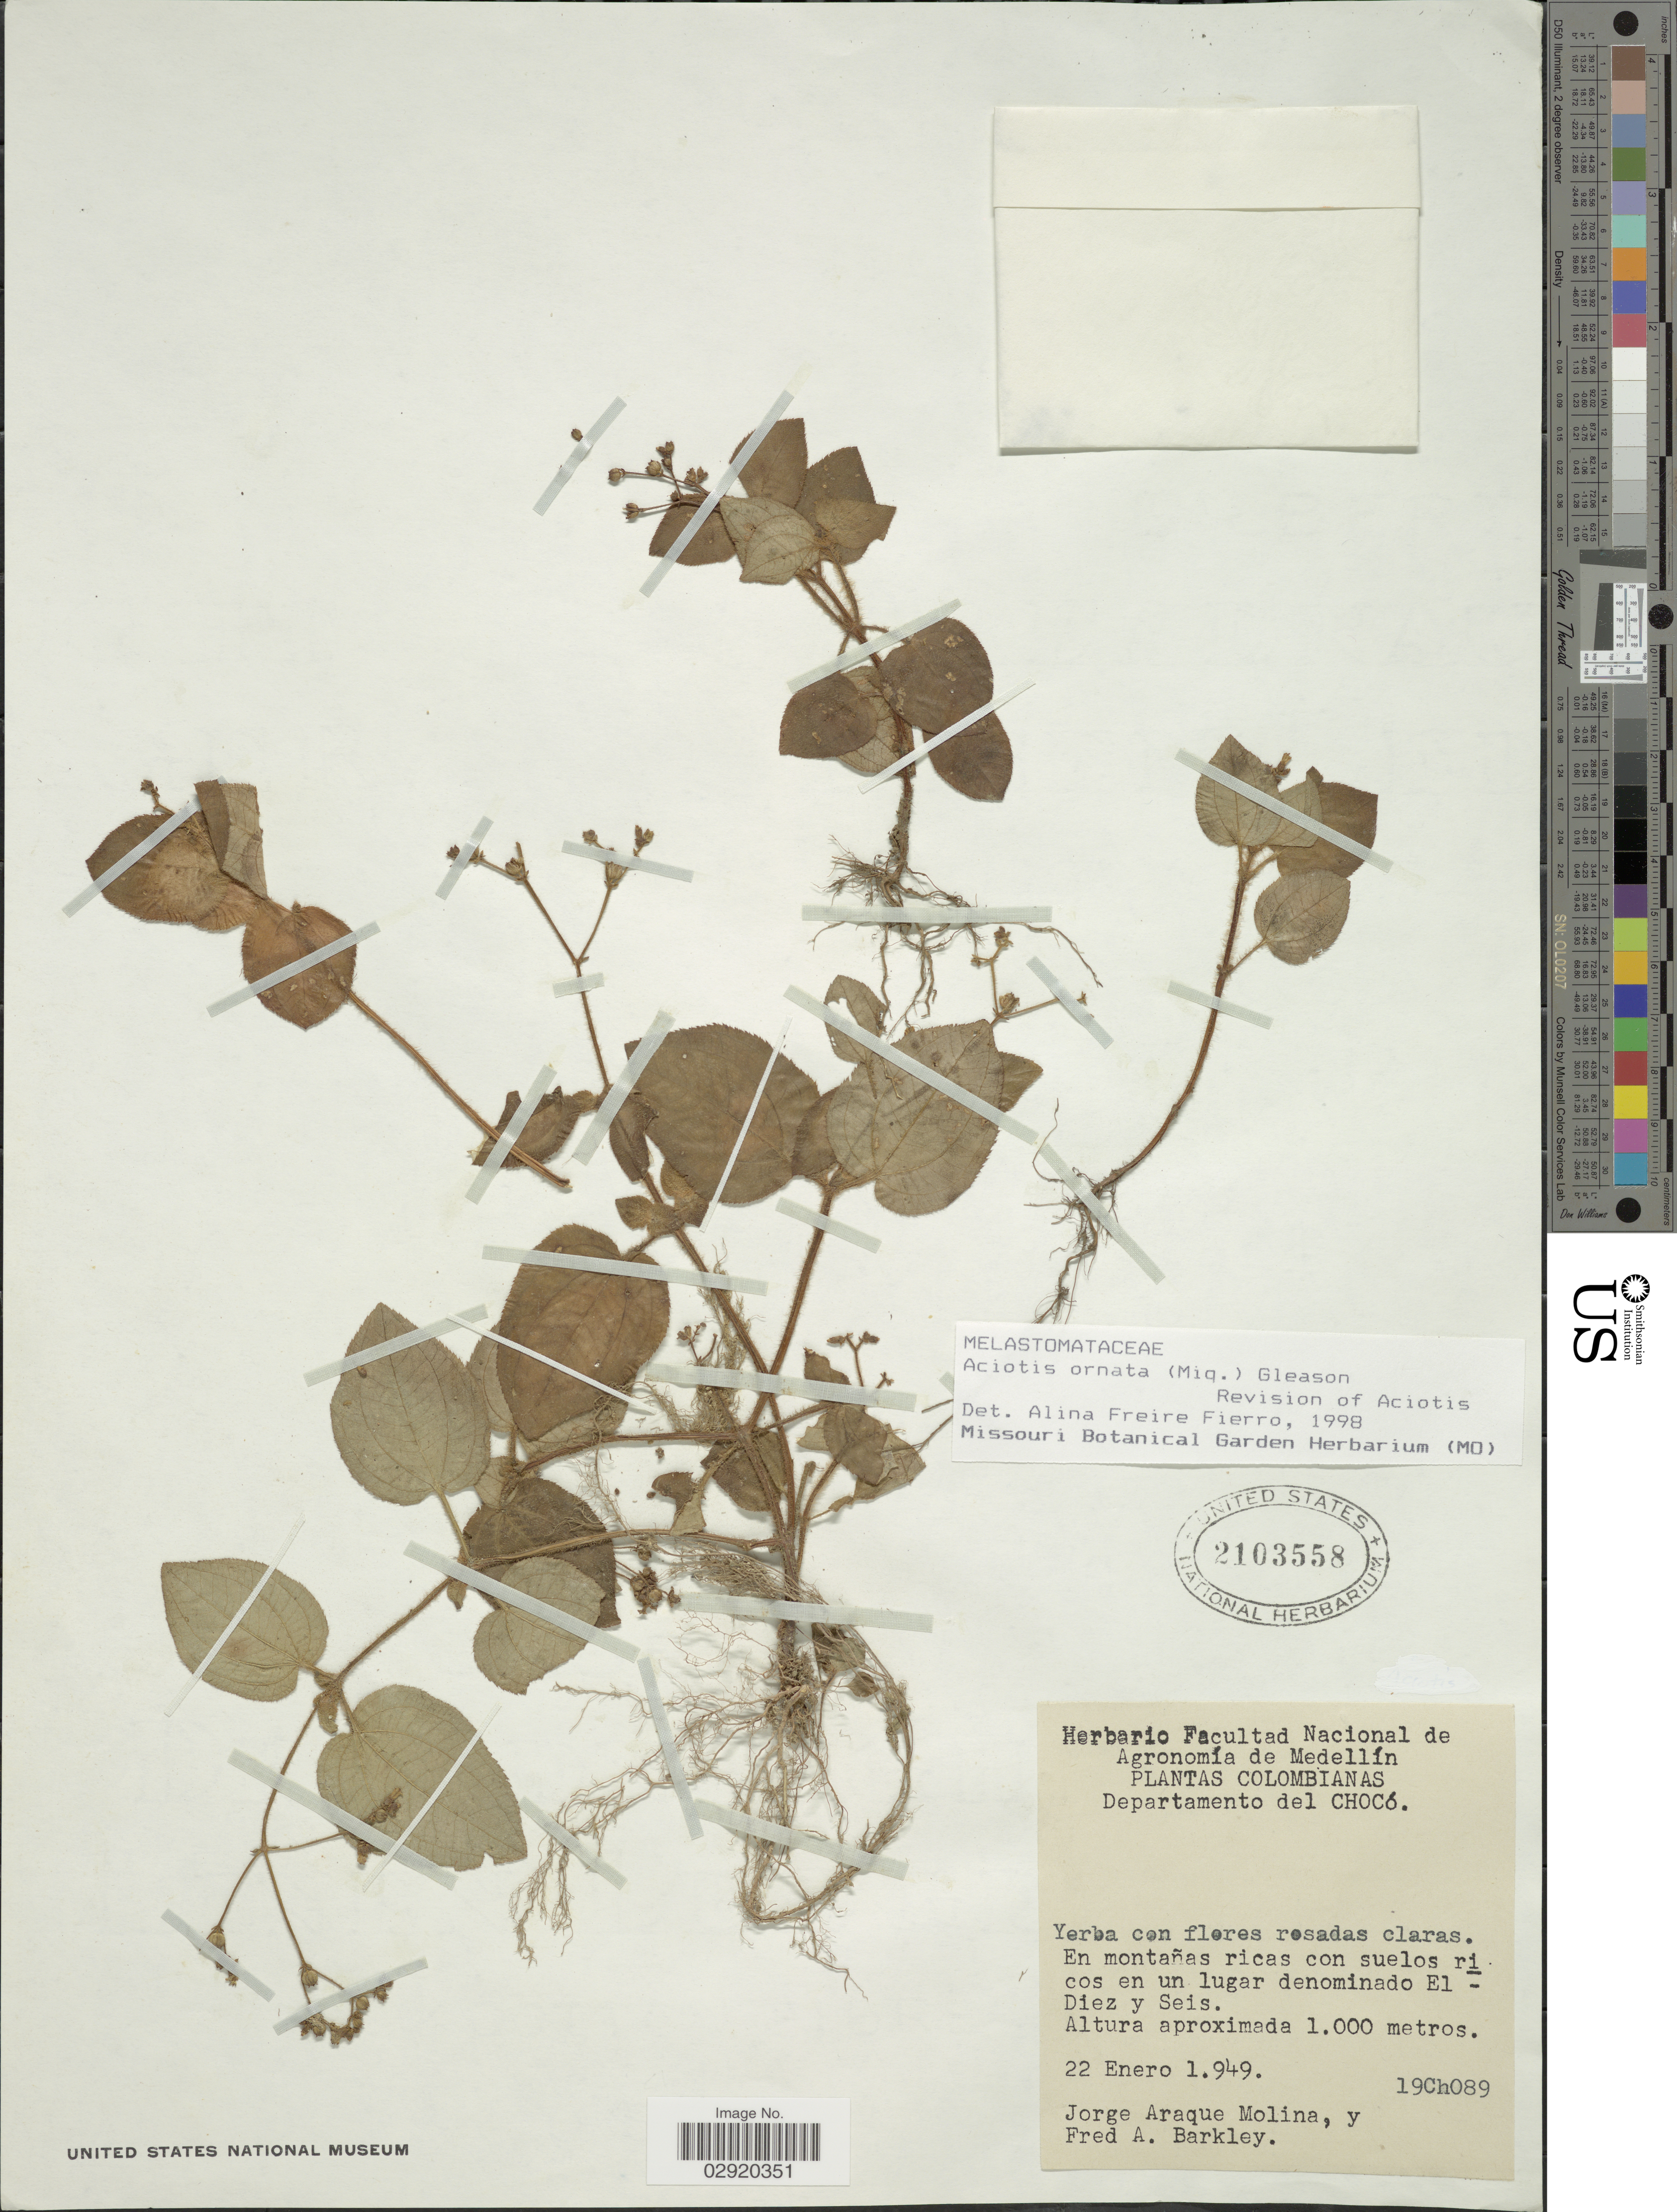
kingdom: Plantae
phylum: Tracheophyta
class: Magnoliopsida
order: Myrtales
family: Melastomataceae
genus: Aciotis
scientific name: Aciotis ornata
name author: (Miq.) Gleason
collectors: J. Araque Molina & F. A. Barkley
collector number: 19Ch089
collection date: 1949-01-22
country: Colombia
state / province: Chocó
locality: Departamento del Chocó. En montañas ricas con suelos ricos en un lugar denominado El Diez y Seis.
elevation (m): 1000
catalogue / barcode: US 2103558